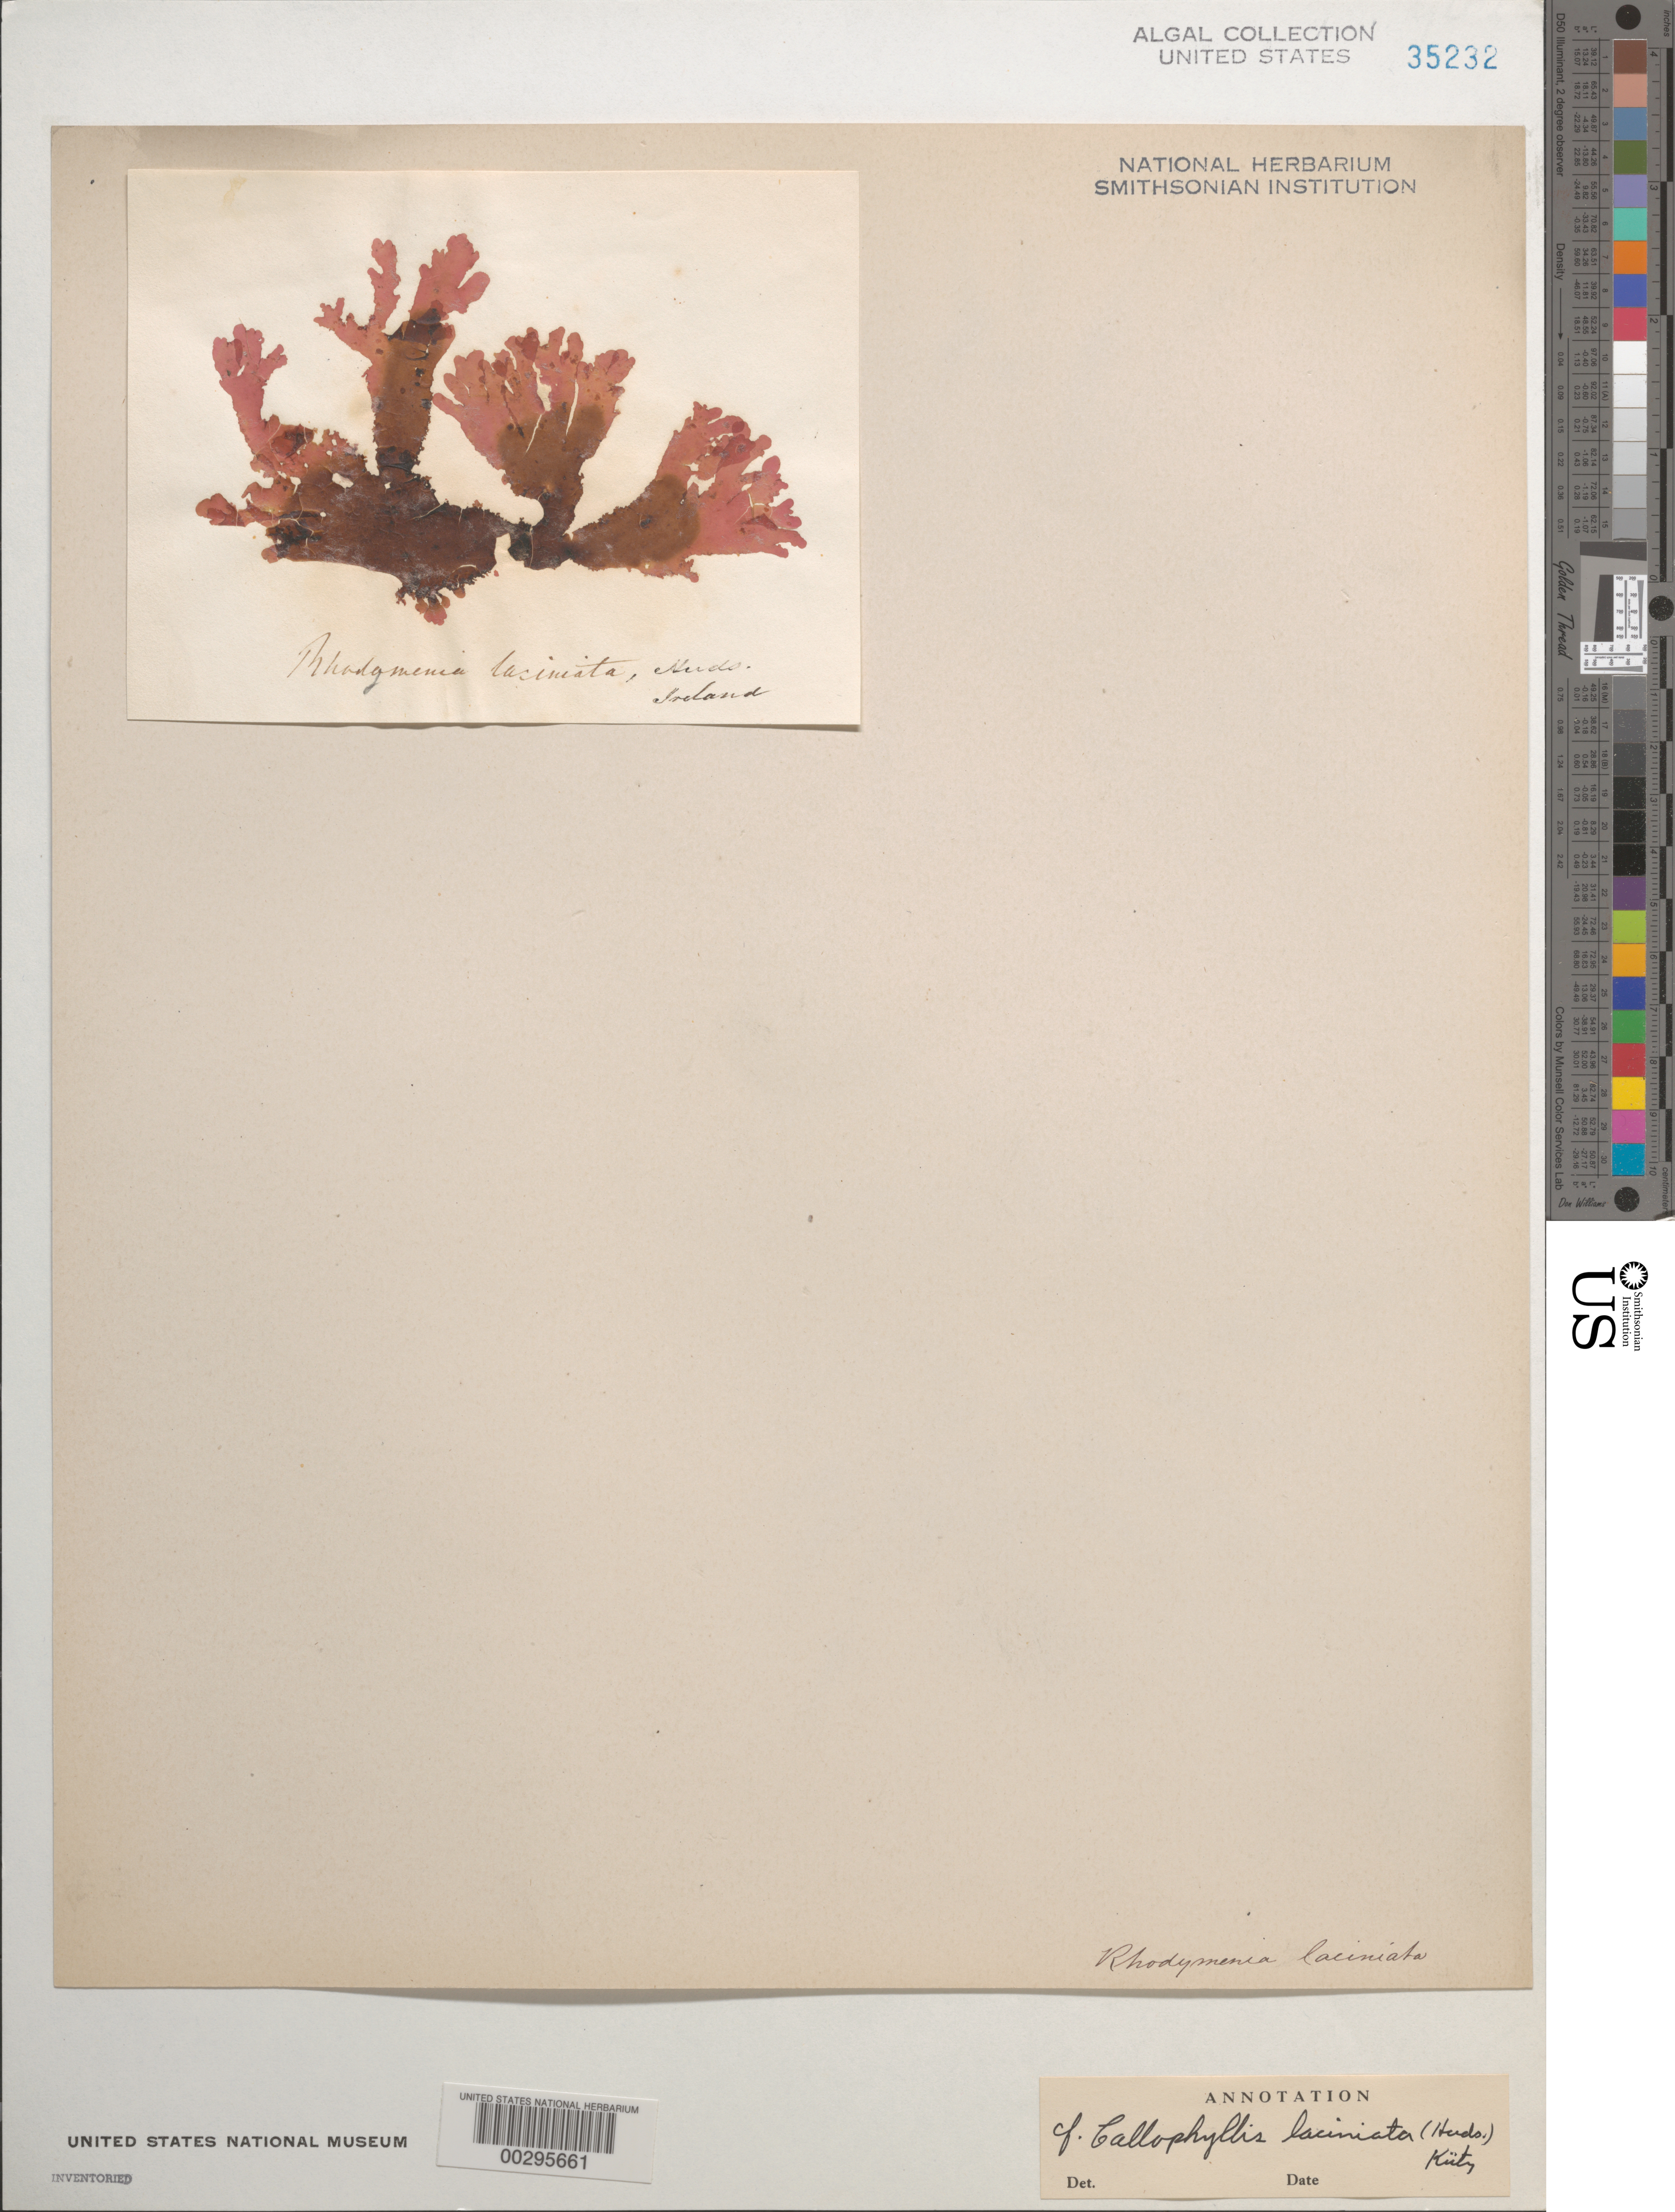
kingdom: Plantae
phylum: Rhodophyta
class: Florideophyceae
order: Gigartinales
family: Kallymeniaceae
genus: Metacallophyllis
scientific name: Metacallophyllis laciniata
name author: (Hudson) Vergés & L. Le Gall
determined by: Algae name updating Project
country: Ireland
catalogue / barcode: US 35232